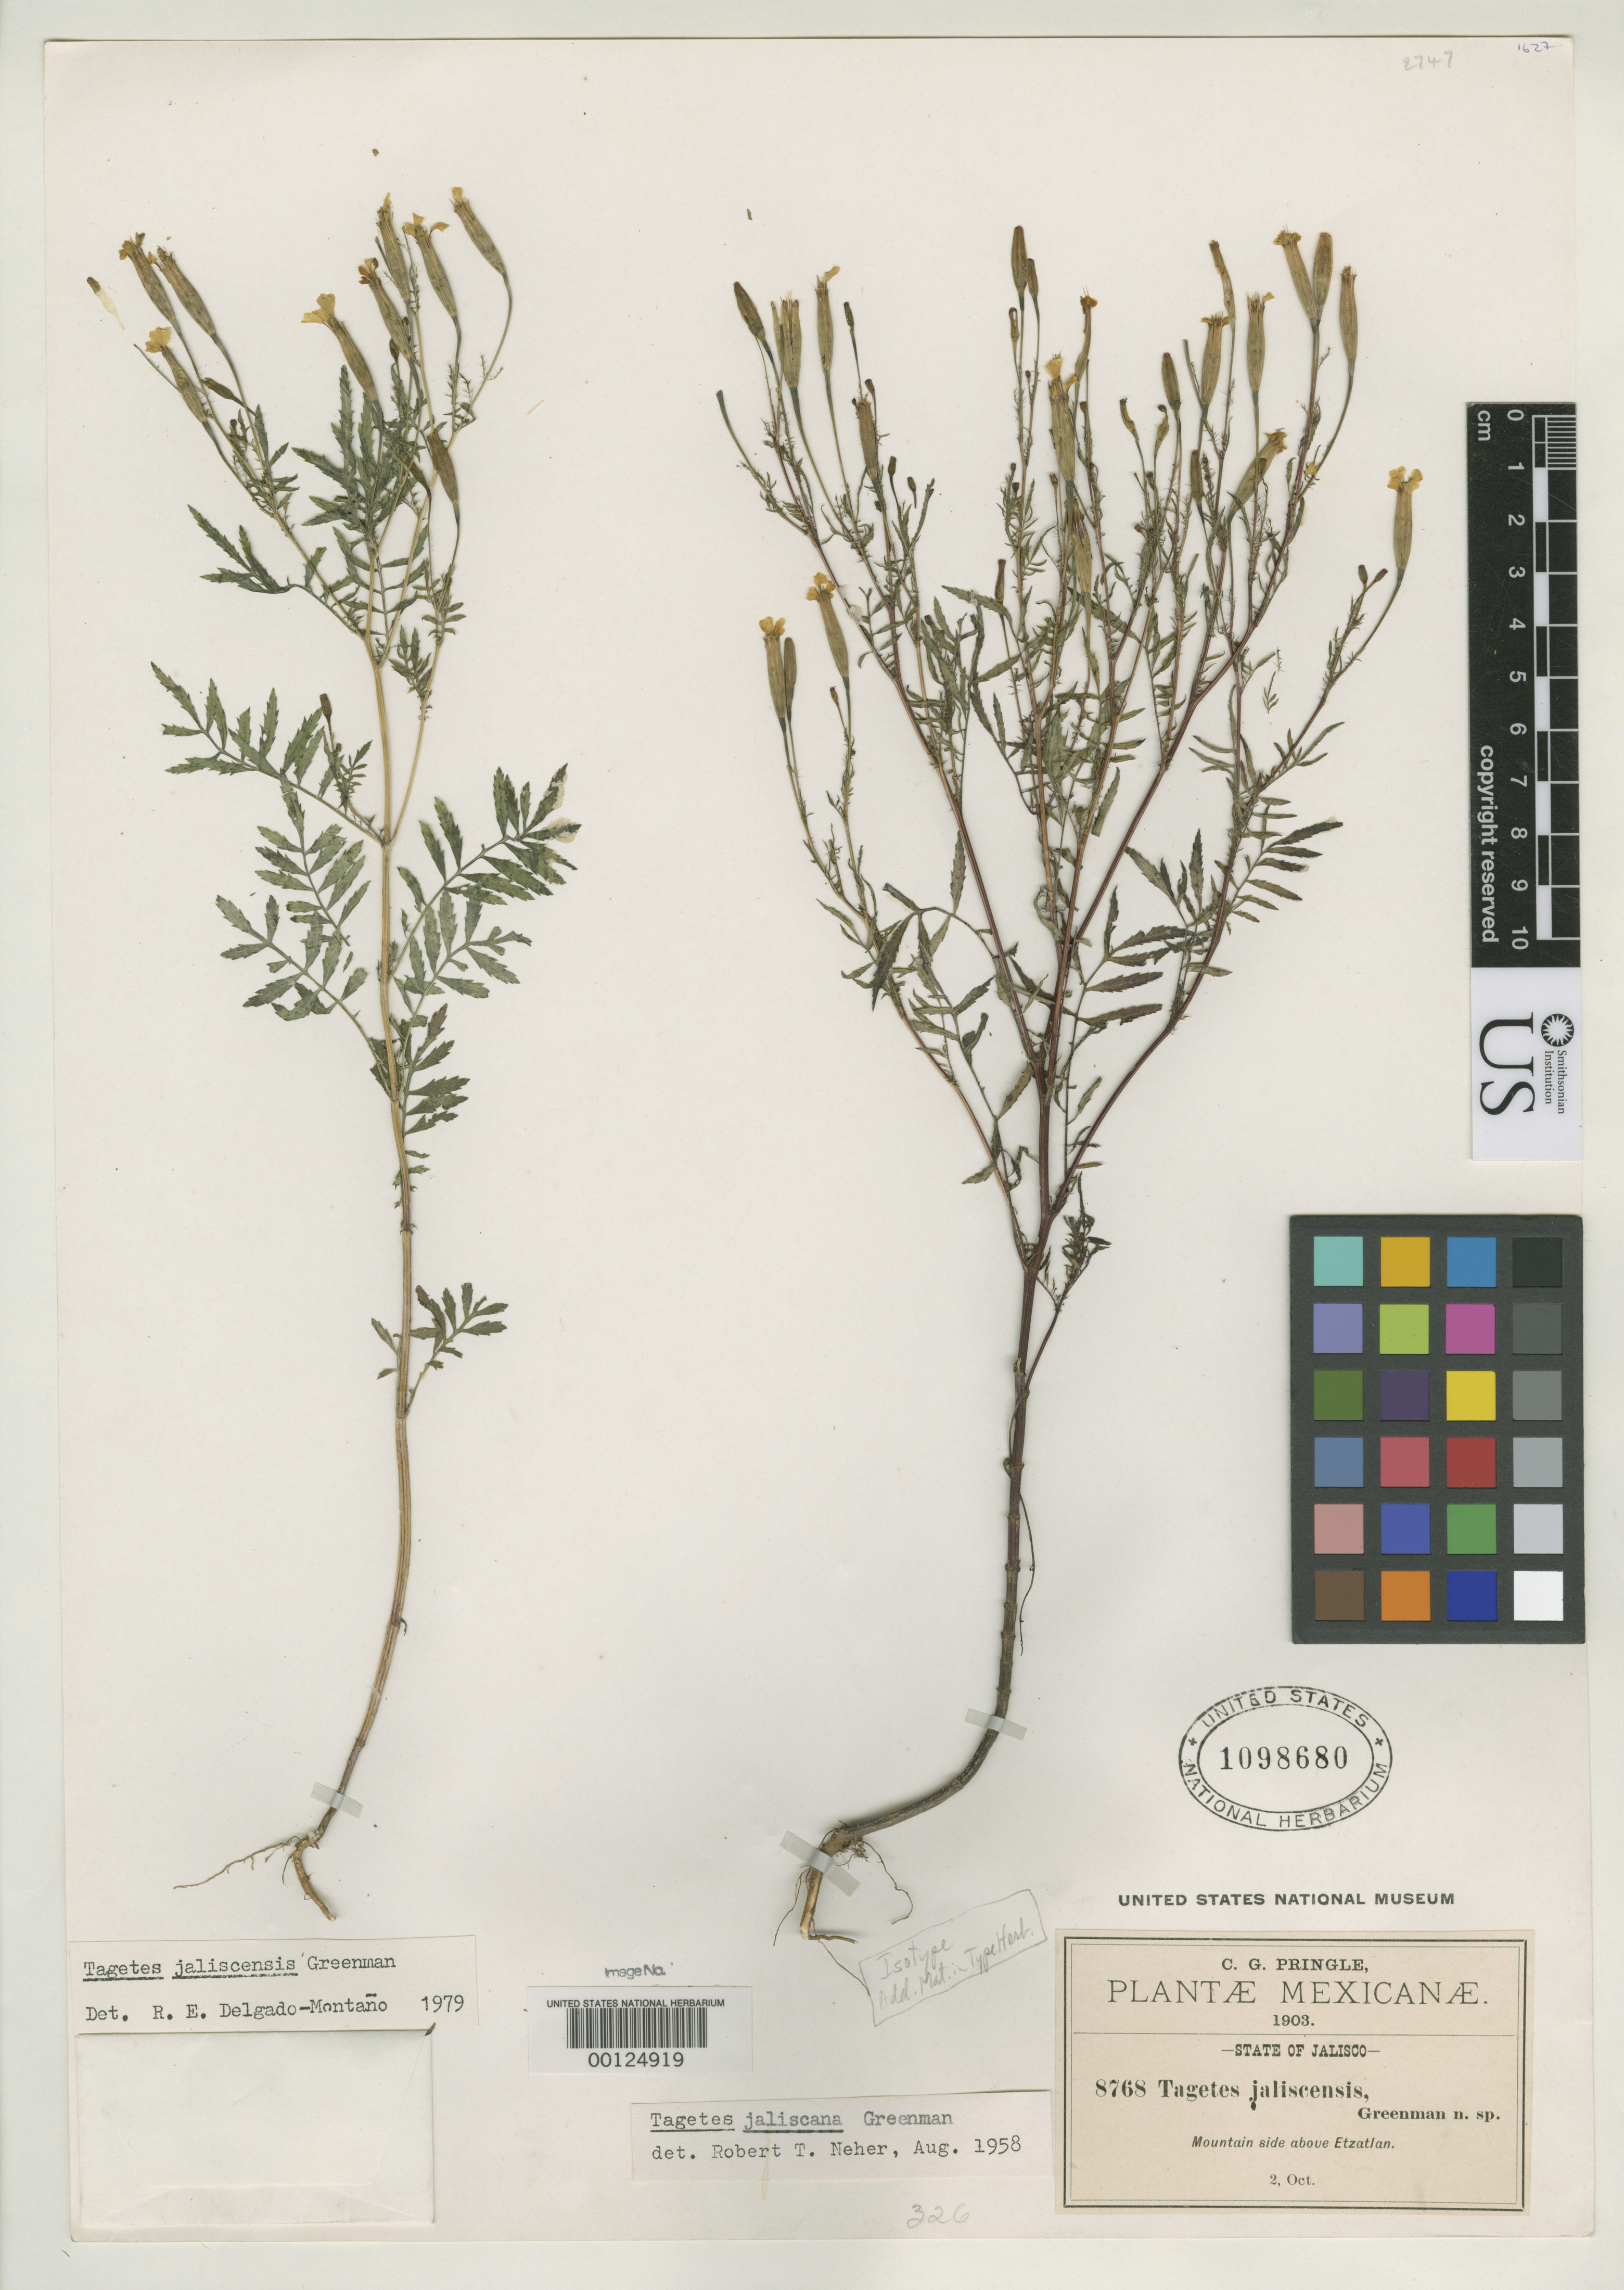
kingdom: Plantae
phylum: Tracheophyta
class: Magnoliopsida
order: Asterales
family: Asteraceae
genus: Tagetes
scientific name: Tagetes jaliscensis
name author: Greenm.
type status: Isotype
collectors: C. G. Pringle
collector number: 8768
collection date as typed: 02 Oct 1903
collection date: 1903-10-02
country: Mexico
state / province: Jalisco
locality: Mountain side above Etzatlan.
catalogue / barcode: US 1098680